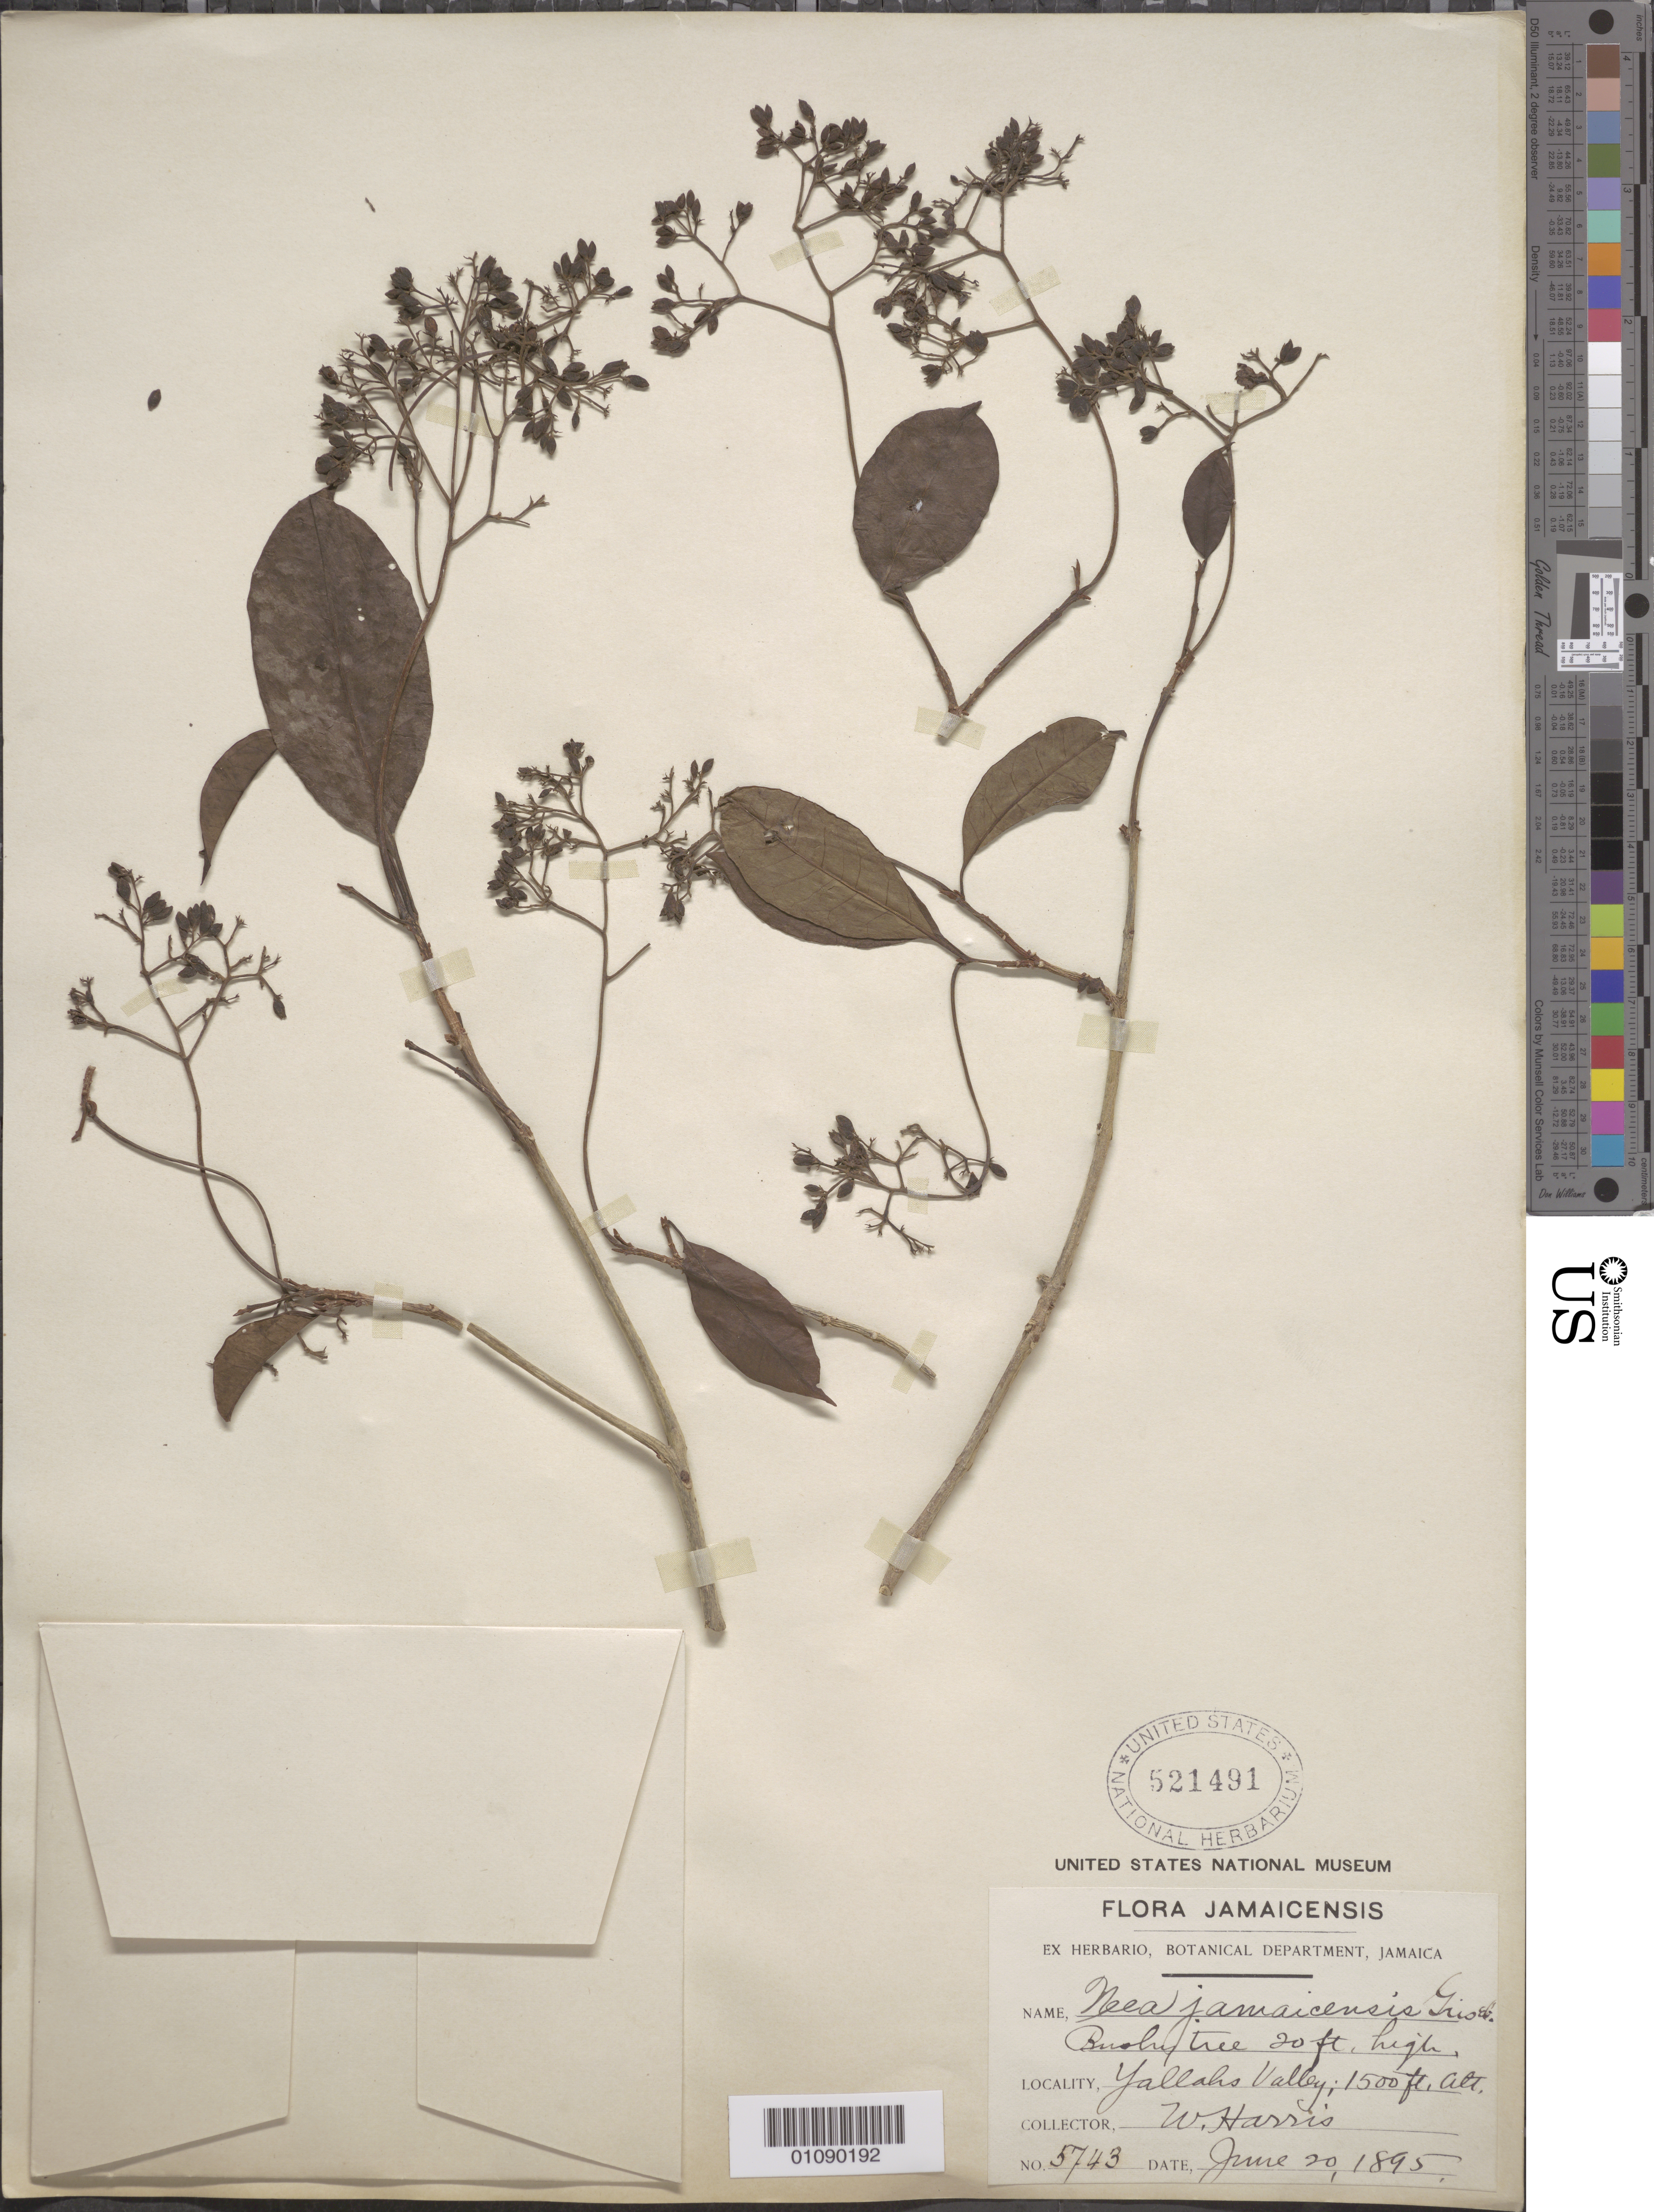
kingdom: Plantae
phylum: Tracheophyta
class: Magnoliopsida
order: Caryophyllales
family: Nyctaginaceae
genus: Neea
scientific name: Neea jamaicensis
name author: Griseb.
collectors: W. Harris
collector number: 5743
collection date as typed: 20 Jun 1895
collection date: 1895-06-20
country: Jamaica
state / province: Saint Thomas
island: Jamaica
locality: Yallahs Valley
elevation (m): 457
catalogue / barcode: US 521491